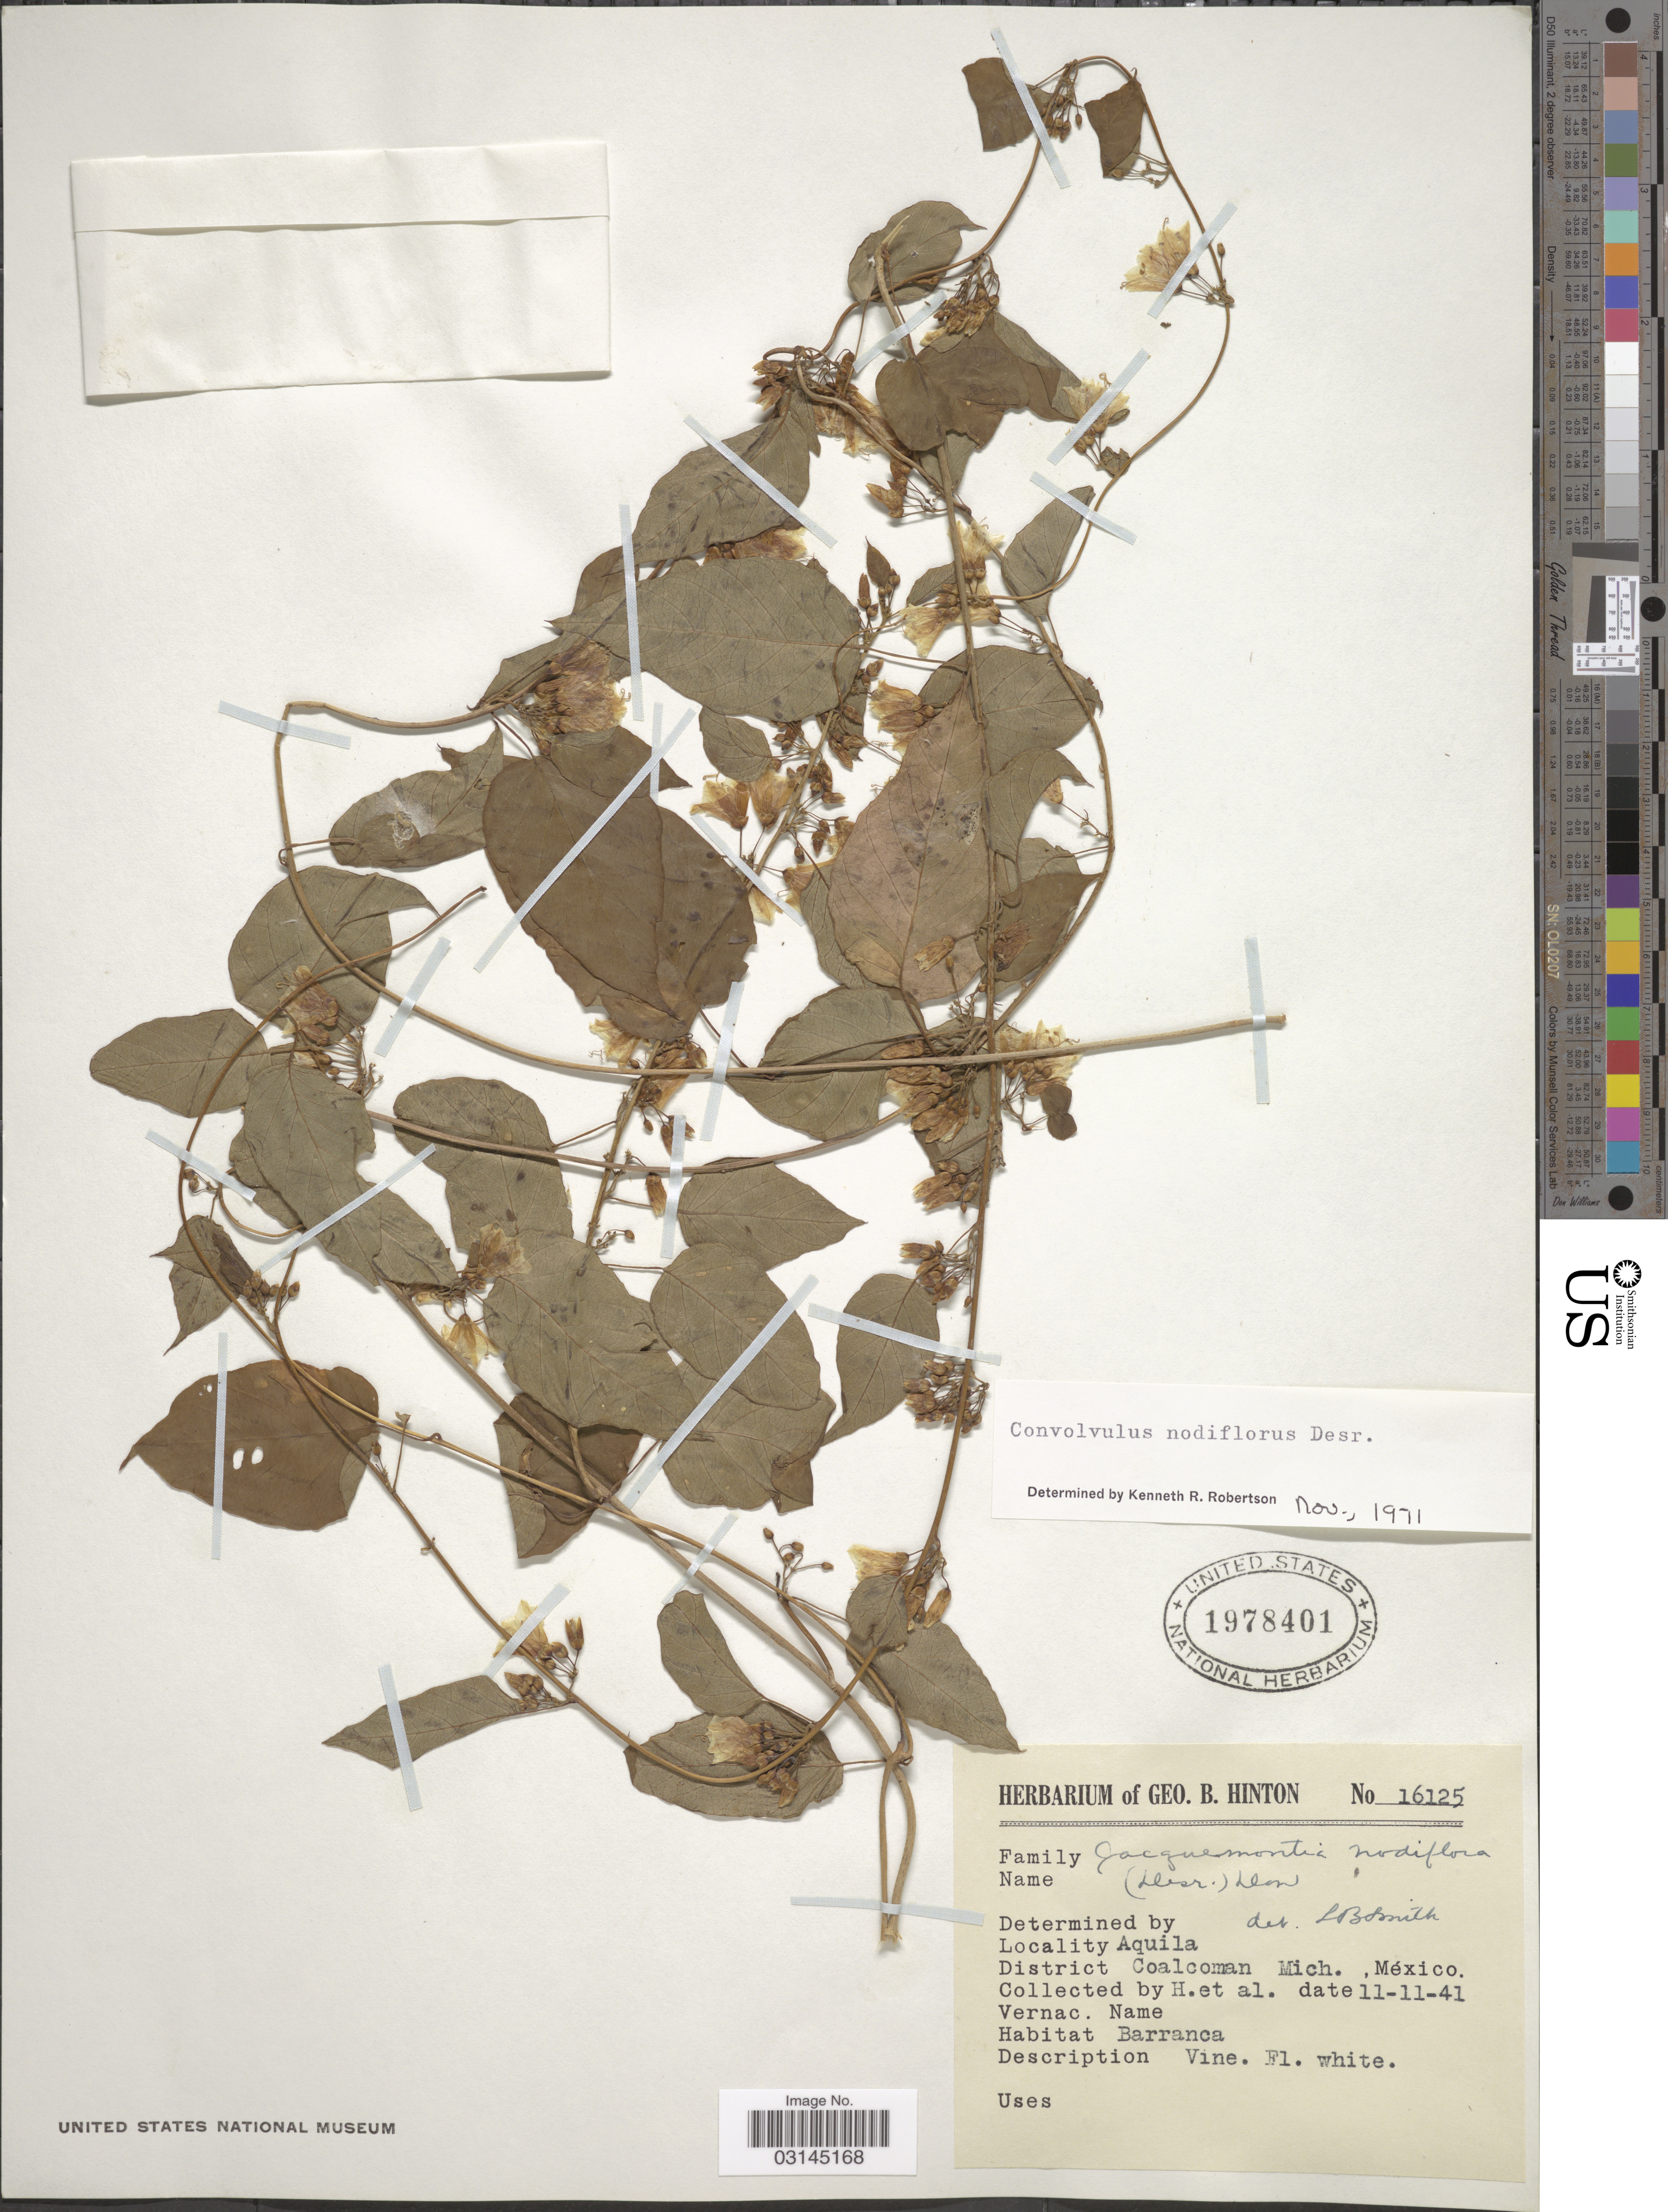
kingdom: Plantae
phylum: Tracheophyta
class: Magnoliopsida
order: Solanales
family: Convolvulaceae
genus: Convolvulus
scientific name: Convolvulus nodiflorus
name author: Desr.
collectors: G. B. Hinton & et al.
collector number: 16125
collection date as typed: Transcribed d/m/y: 11/11/41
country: Mexico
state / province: Michoacán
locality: Aquila, District Coalcoman Mich.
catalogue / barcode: US 1978401